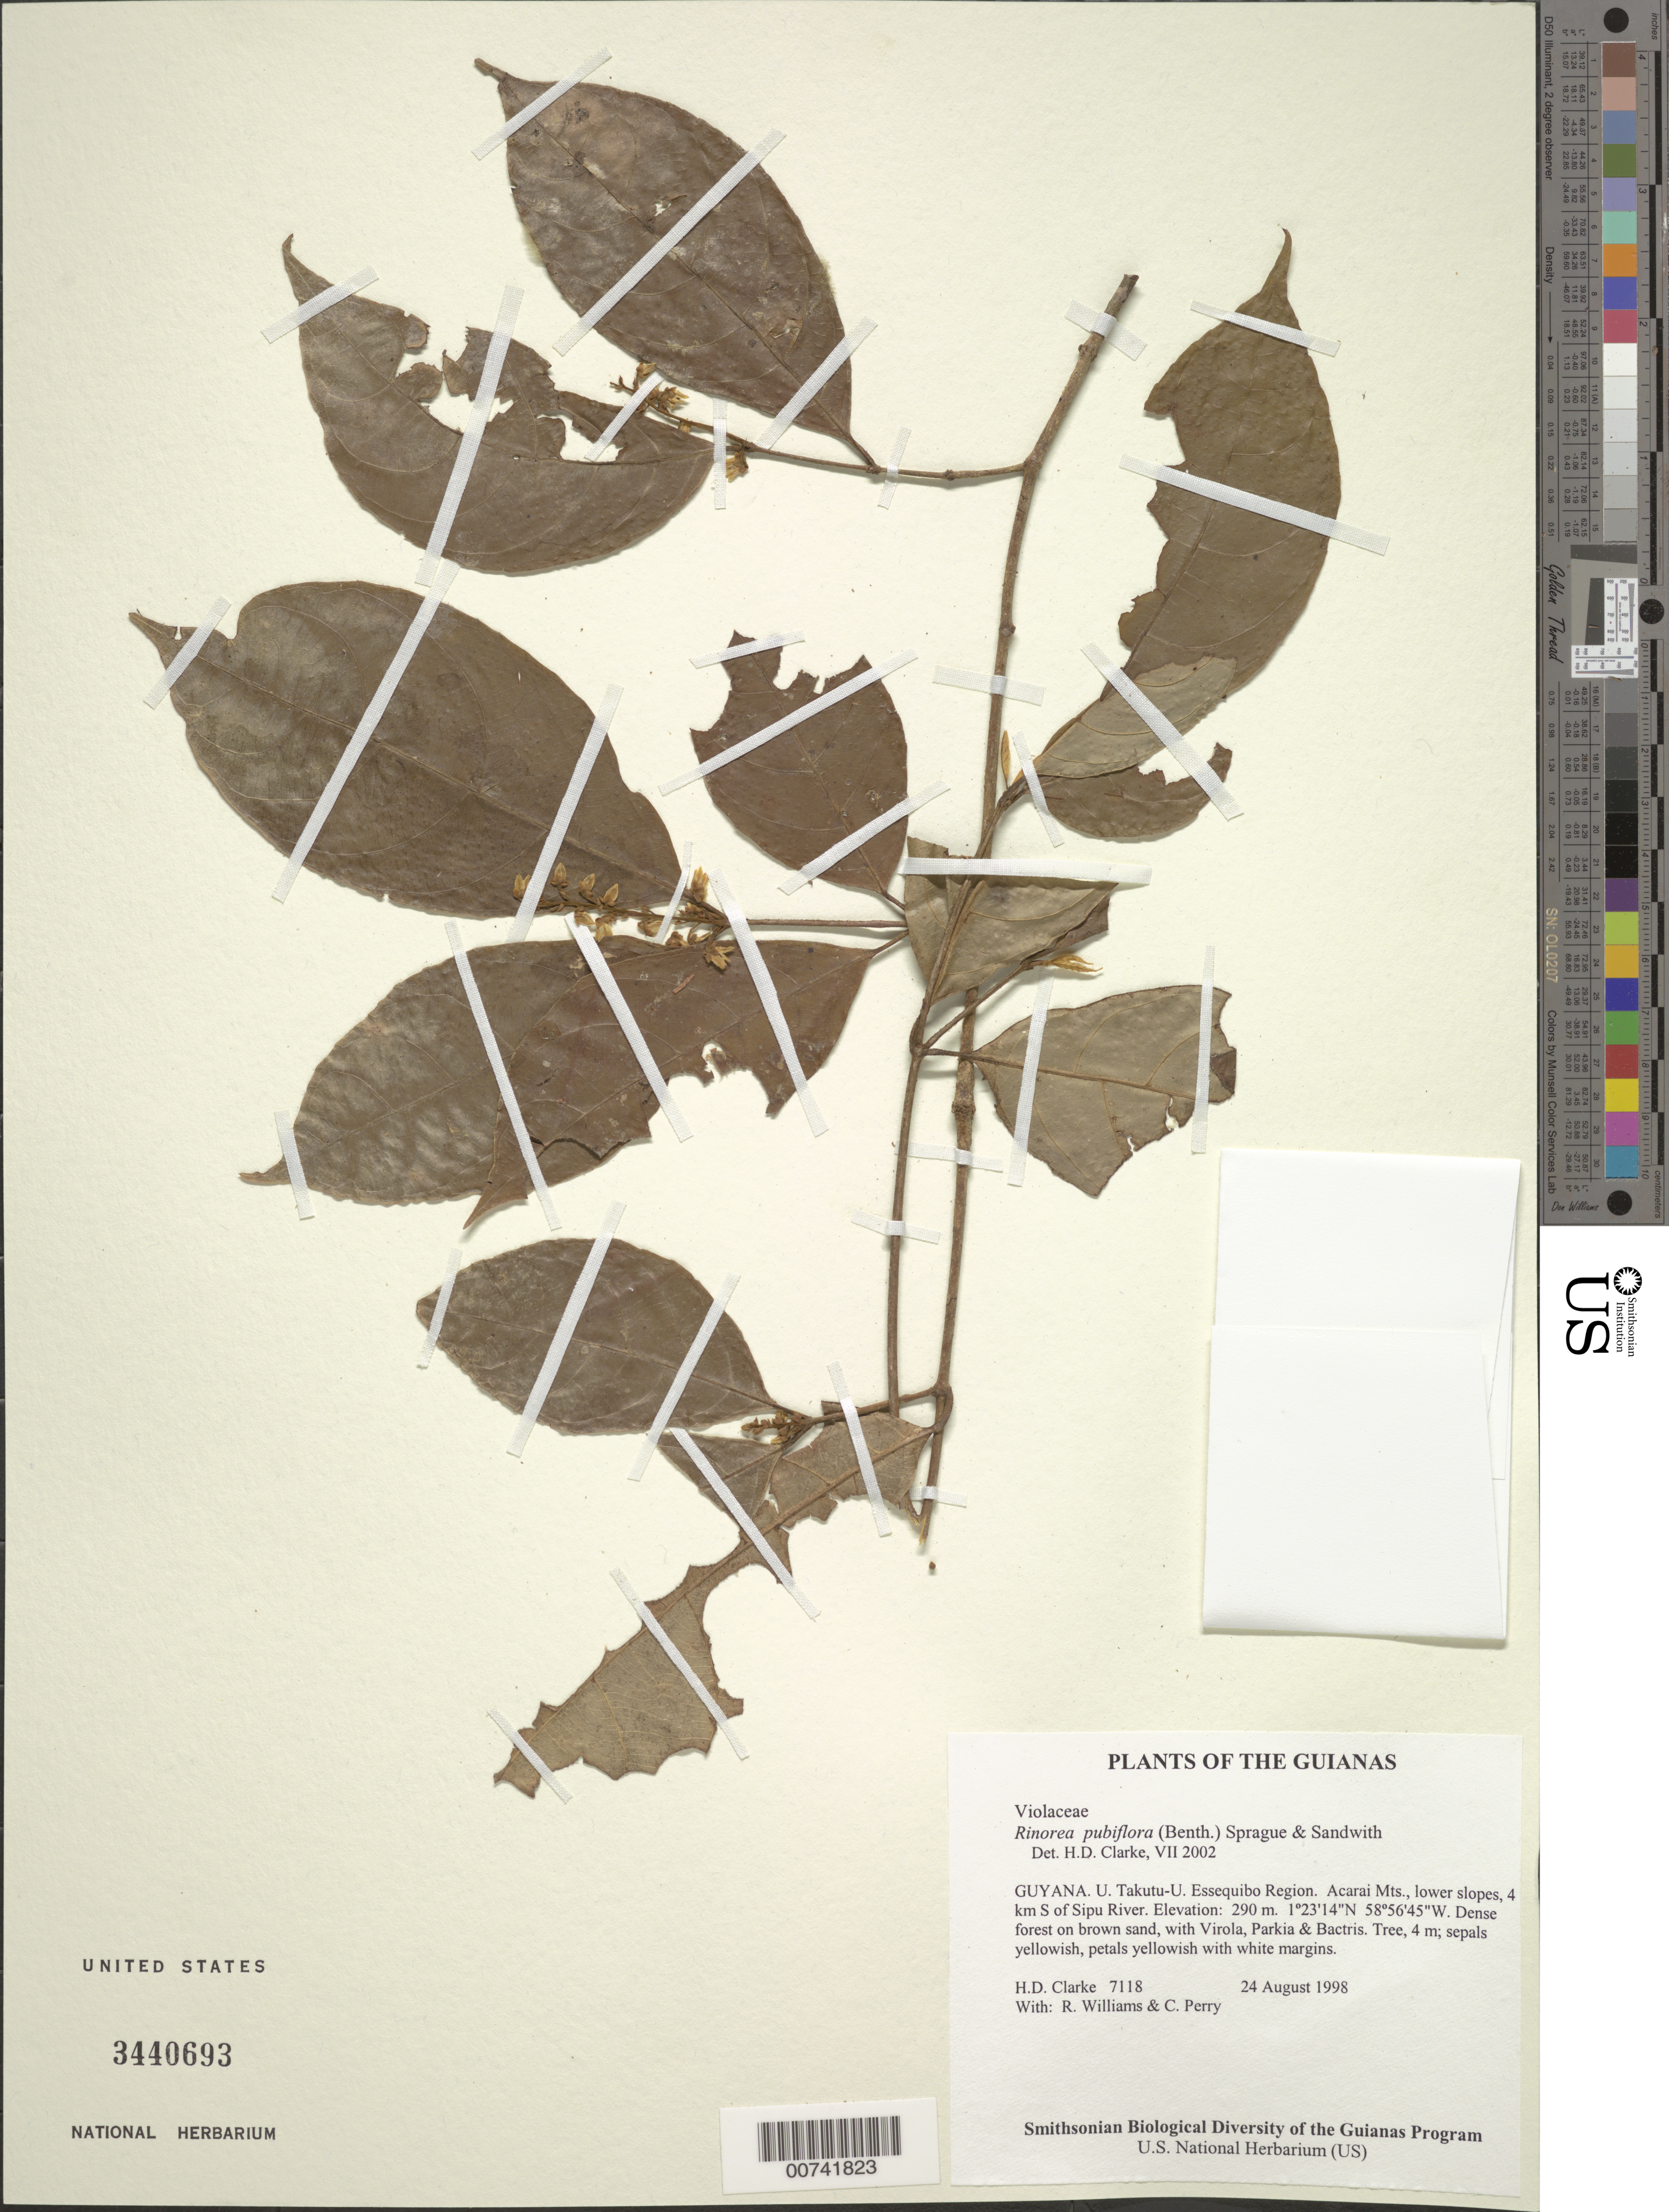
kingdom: Plantae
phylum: Tracheophyta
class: Magnoliopsida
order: Malpighiales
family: Violaceae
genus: Rinorea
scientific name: Rinorea pubiflora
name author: (Benth.) Sprague & Sandwith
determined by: Clarke, H. D., University of North Carolina (Asheville)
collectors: H. D. Clarke, R. Williams & C. Perry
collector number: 7118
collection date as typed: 24 August 1998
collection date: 1998-08-24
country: Guyana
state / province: U. Takutu-U. Essequibo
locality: Acarai Mts., lower slopes, 4 km S of Sipu River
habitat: Dense forest on brown sand, with Virola, Parkia & Bactris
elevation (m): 290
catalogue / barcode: US 3440693